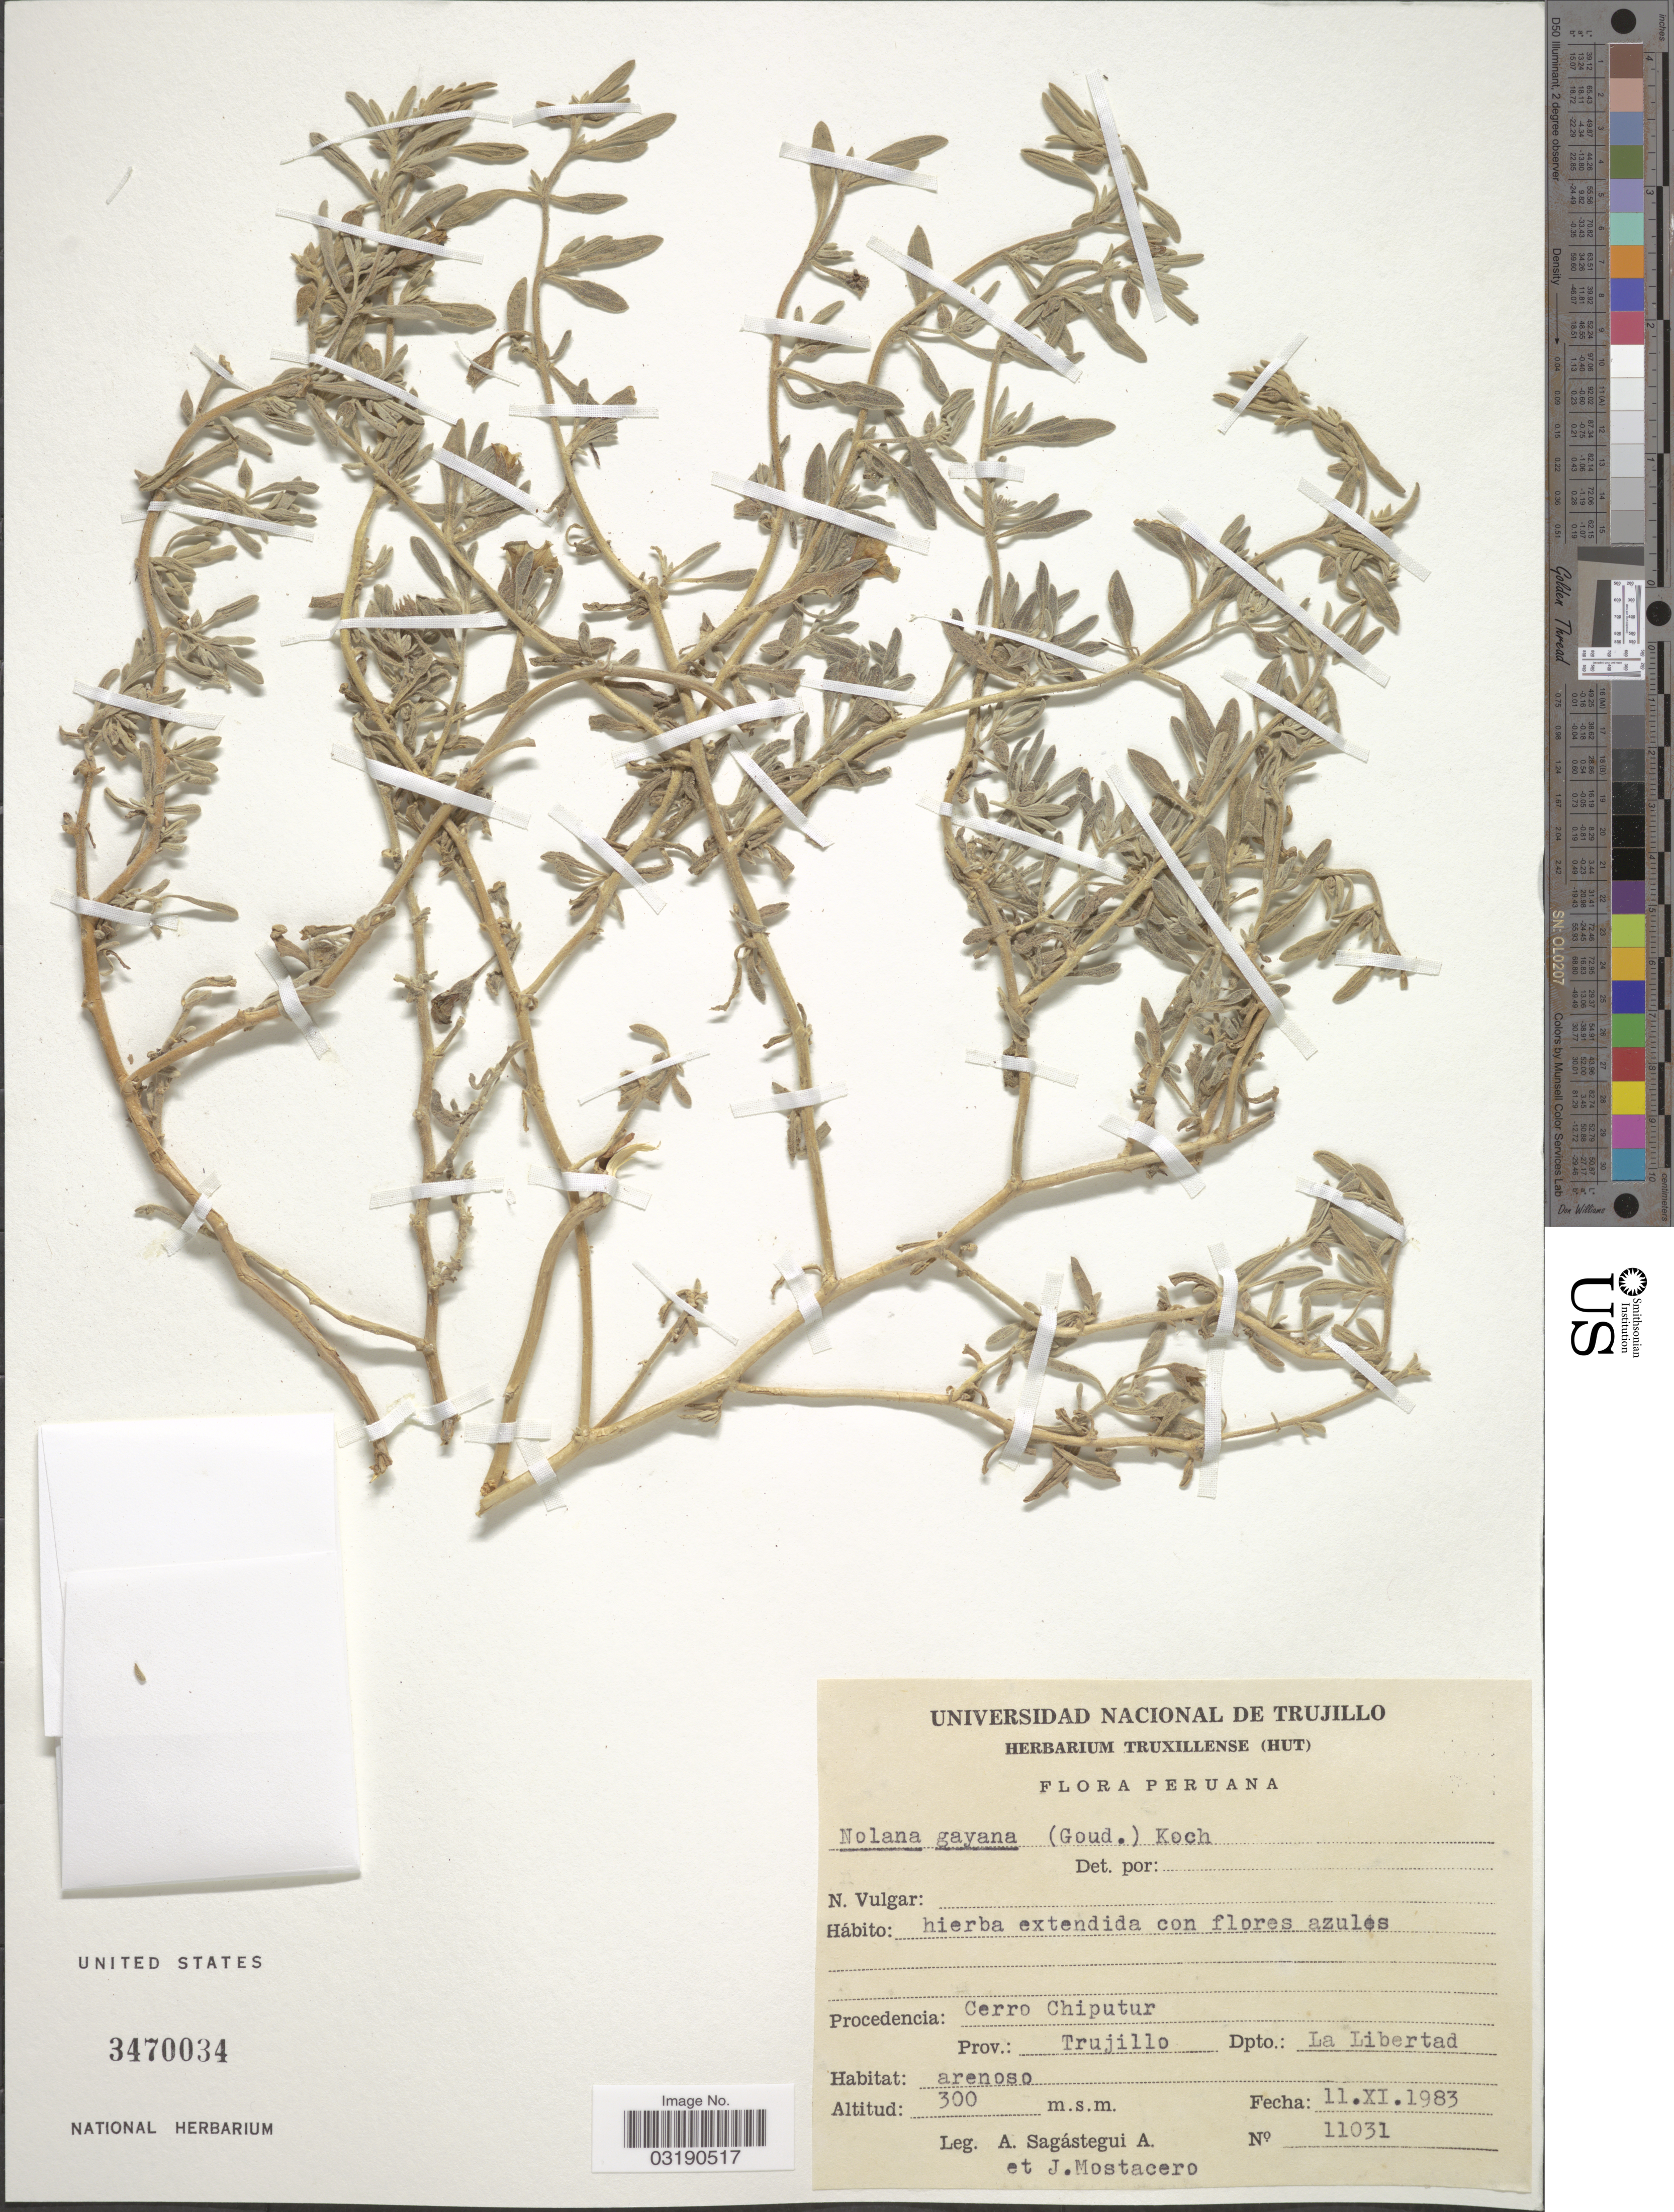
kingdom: Plantae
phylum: Tracheophyta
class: Magnoliopsida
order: Solanales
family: Solanaceae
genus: Nolana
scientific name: Nolana gayana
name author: (Gaudich.) Koch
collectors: A. Sagástegui A. & J. Mostacero L.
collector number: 11031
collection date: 1983-12-11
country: Peru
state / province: La Libertad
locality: Procedencia: Cerro Chiputur, Prov.: Trujillo, Dpto.: La Libertad.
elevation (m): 300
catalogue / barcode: US 3470034